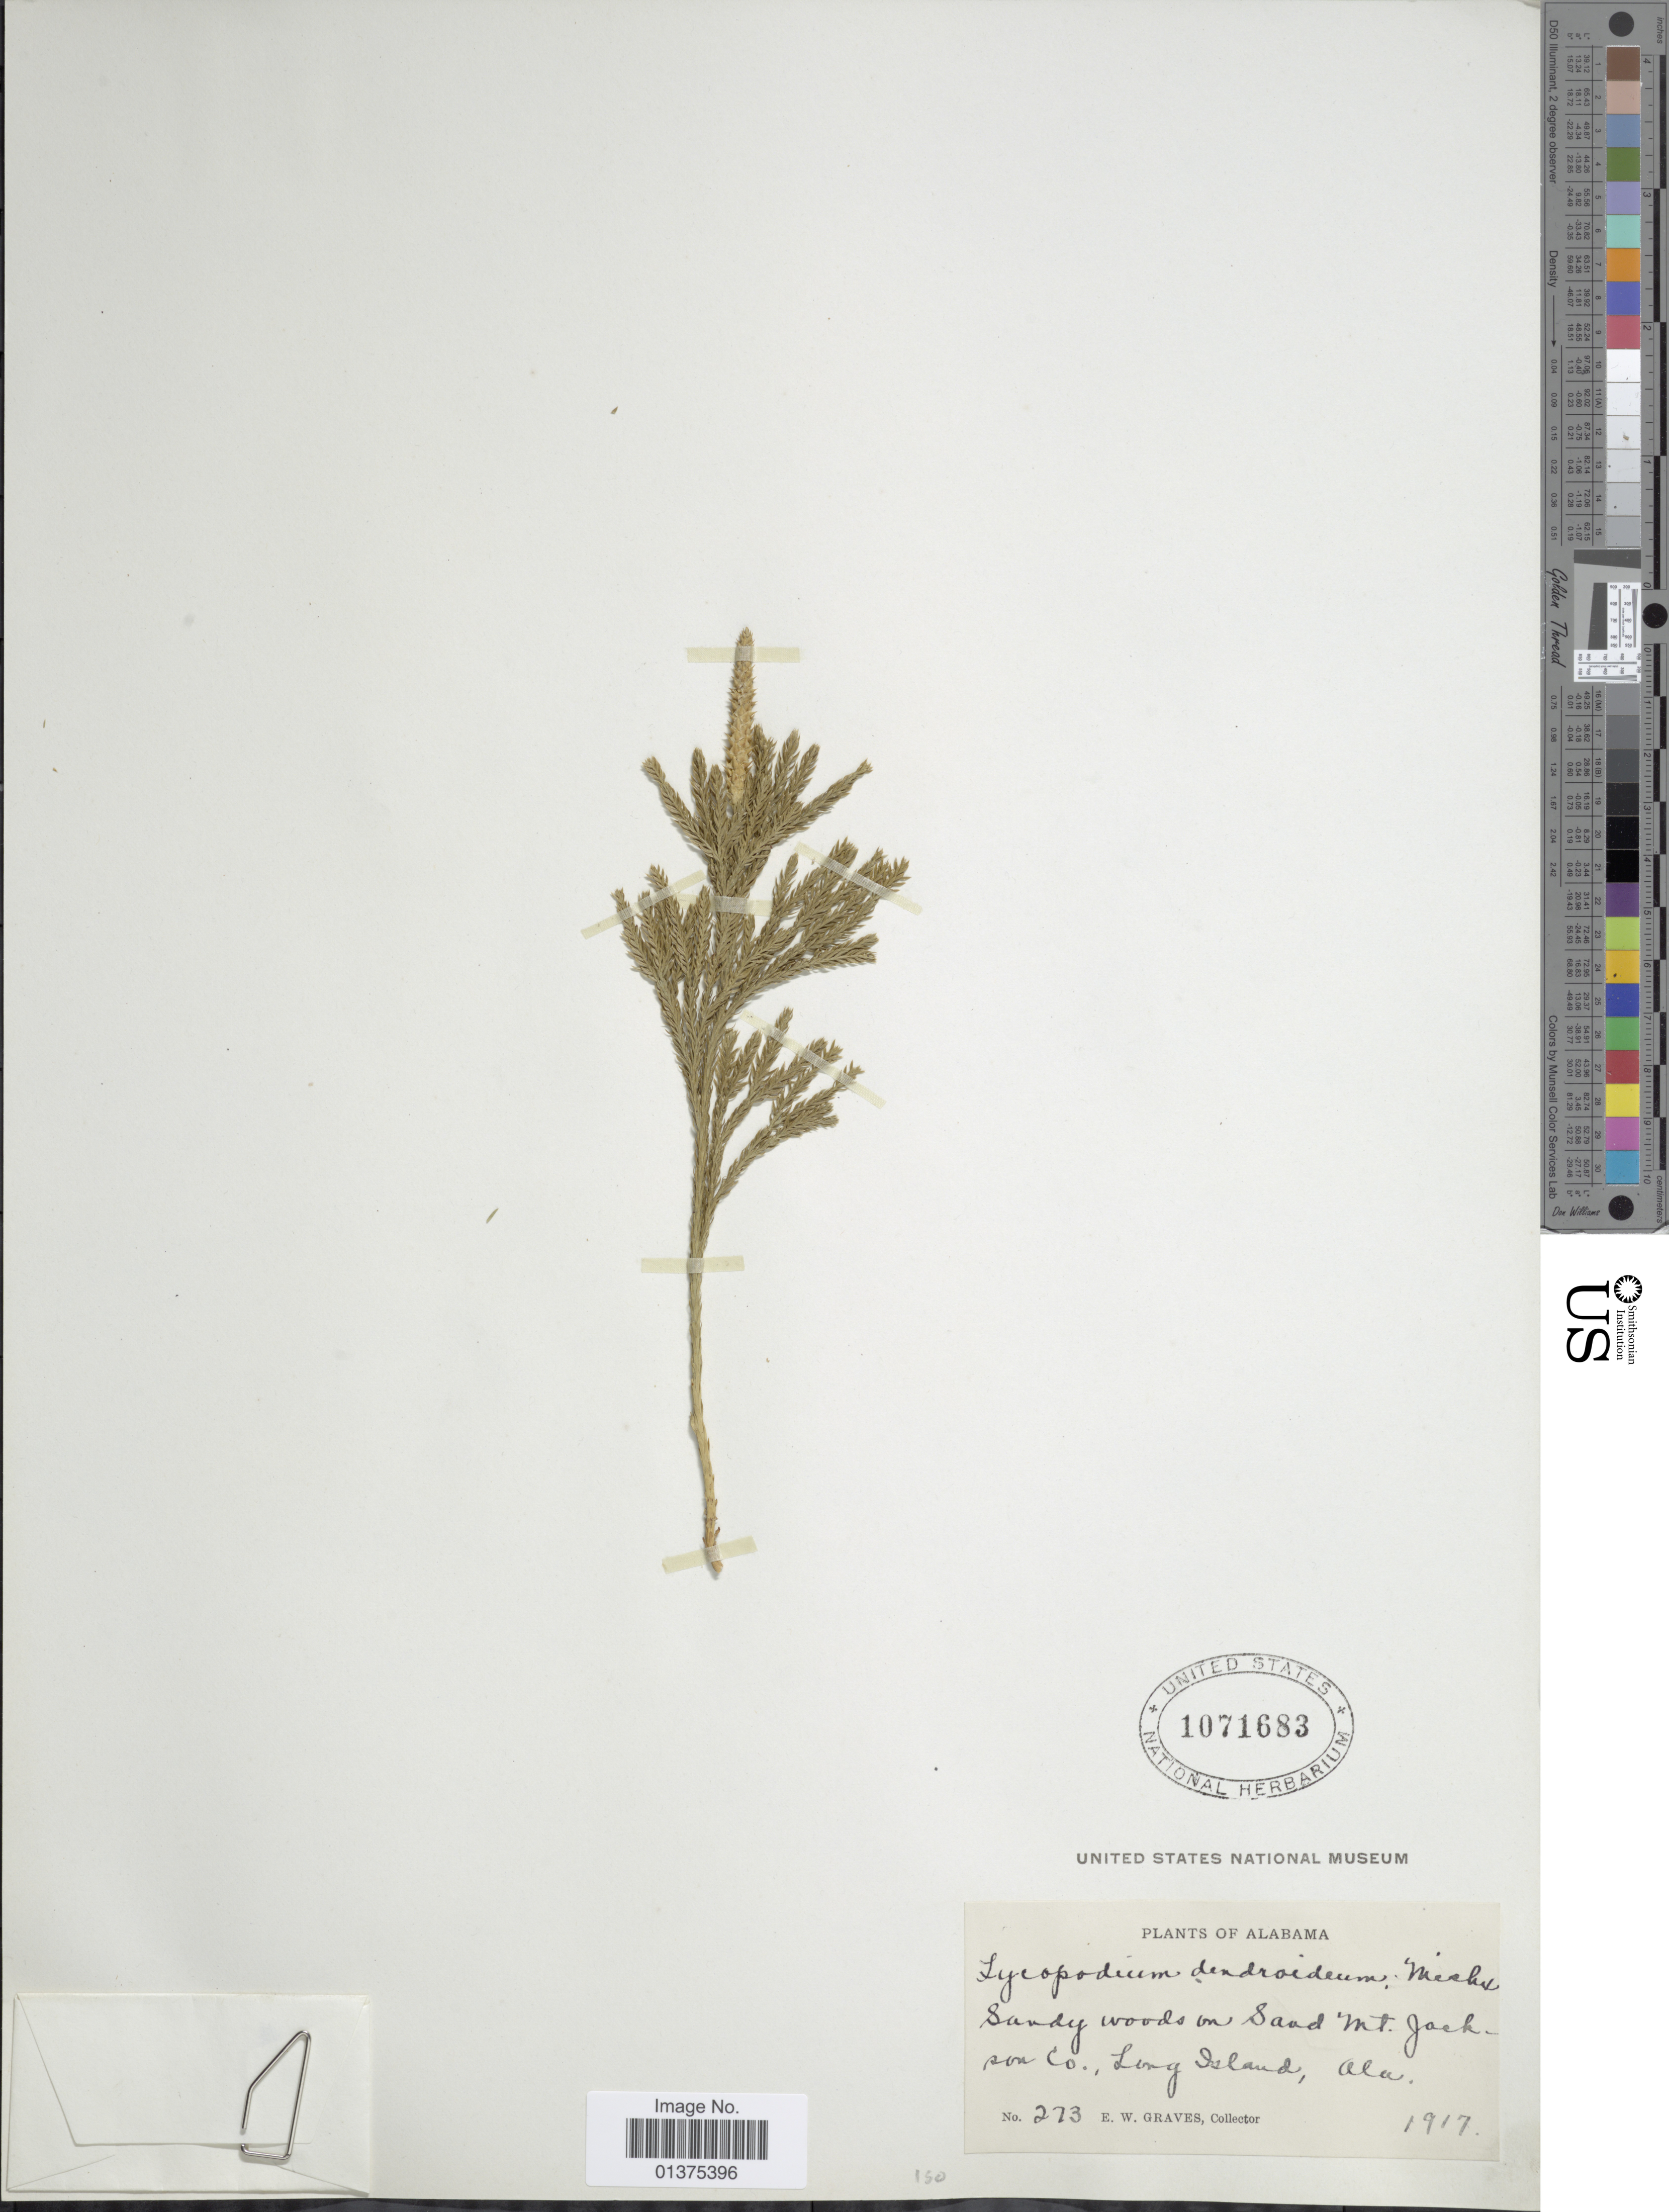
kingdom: Plantae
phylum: Tracheophyta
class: Lycopodiopsida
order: Lycopodiales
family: Lycopodiaceae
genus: Dendrolycopodium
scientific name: Dendrolycopodium hickeyi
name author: (W.H. Wagner et al.) A. Haines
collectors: E. Graves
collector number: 273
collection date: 1917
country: United States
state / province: Alabama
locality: Sandy woods on Sand Mt. Jackson Co., Long Island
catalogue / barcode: US 1071683